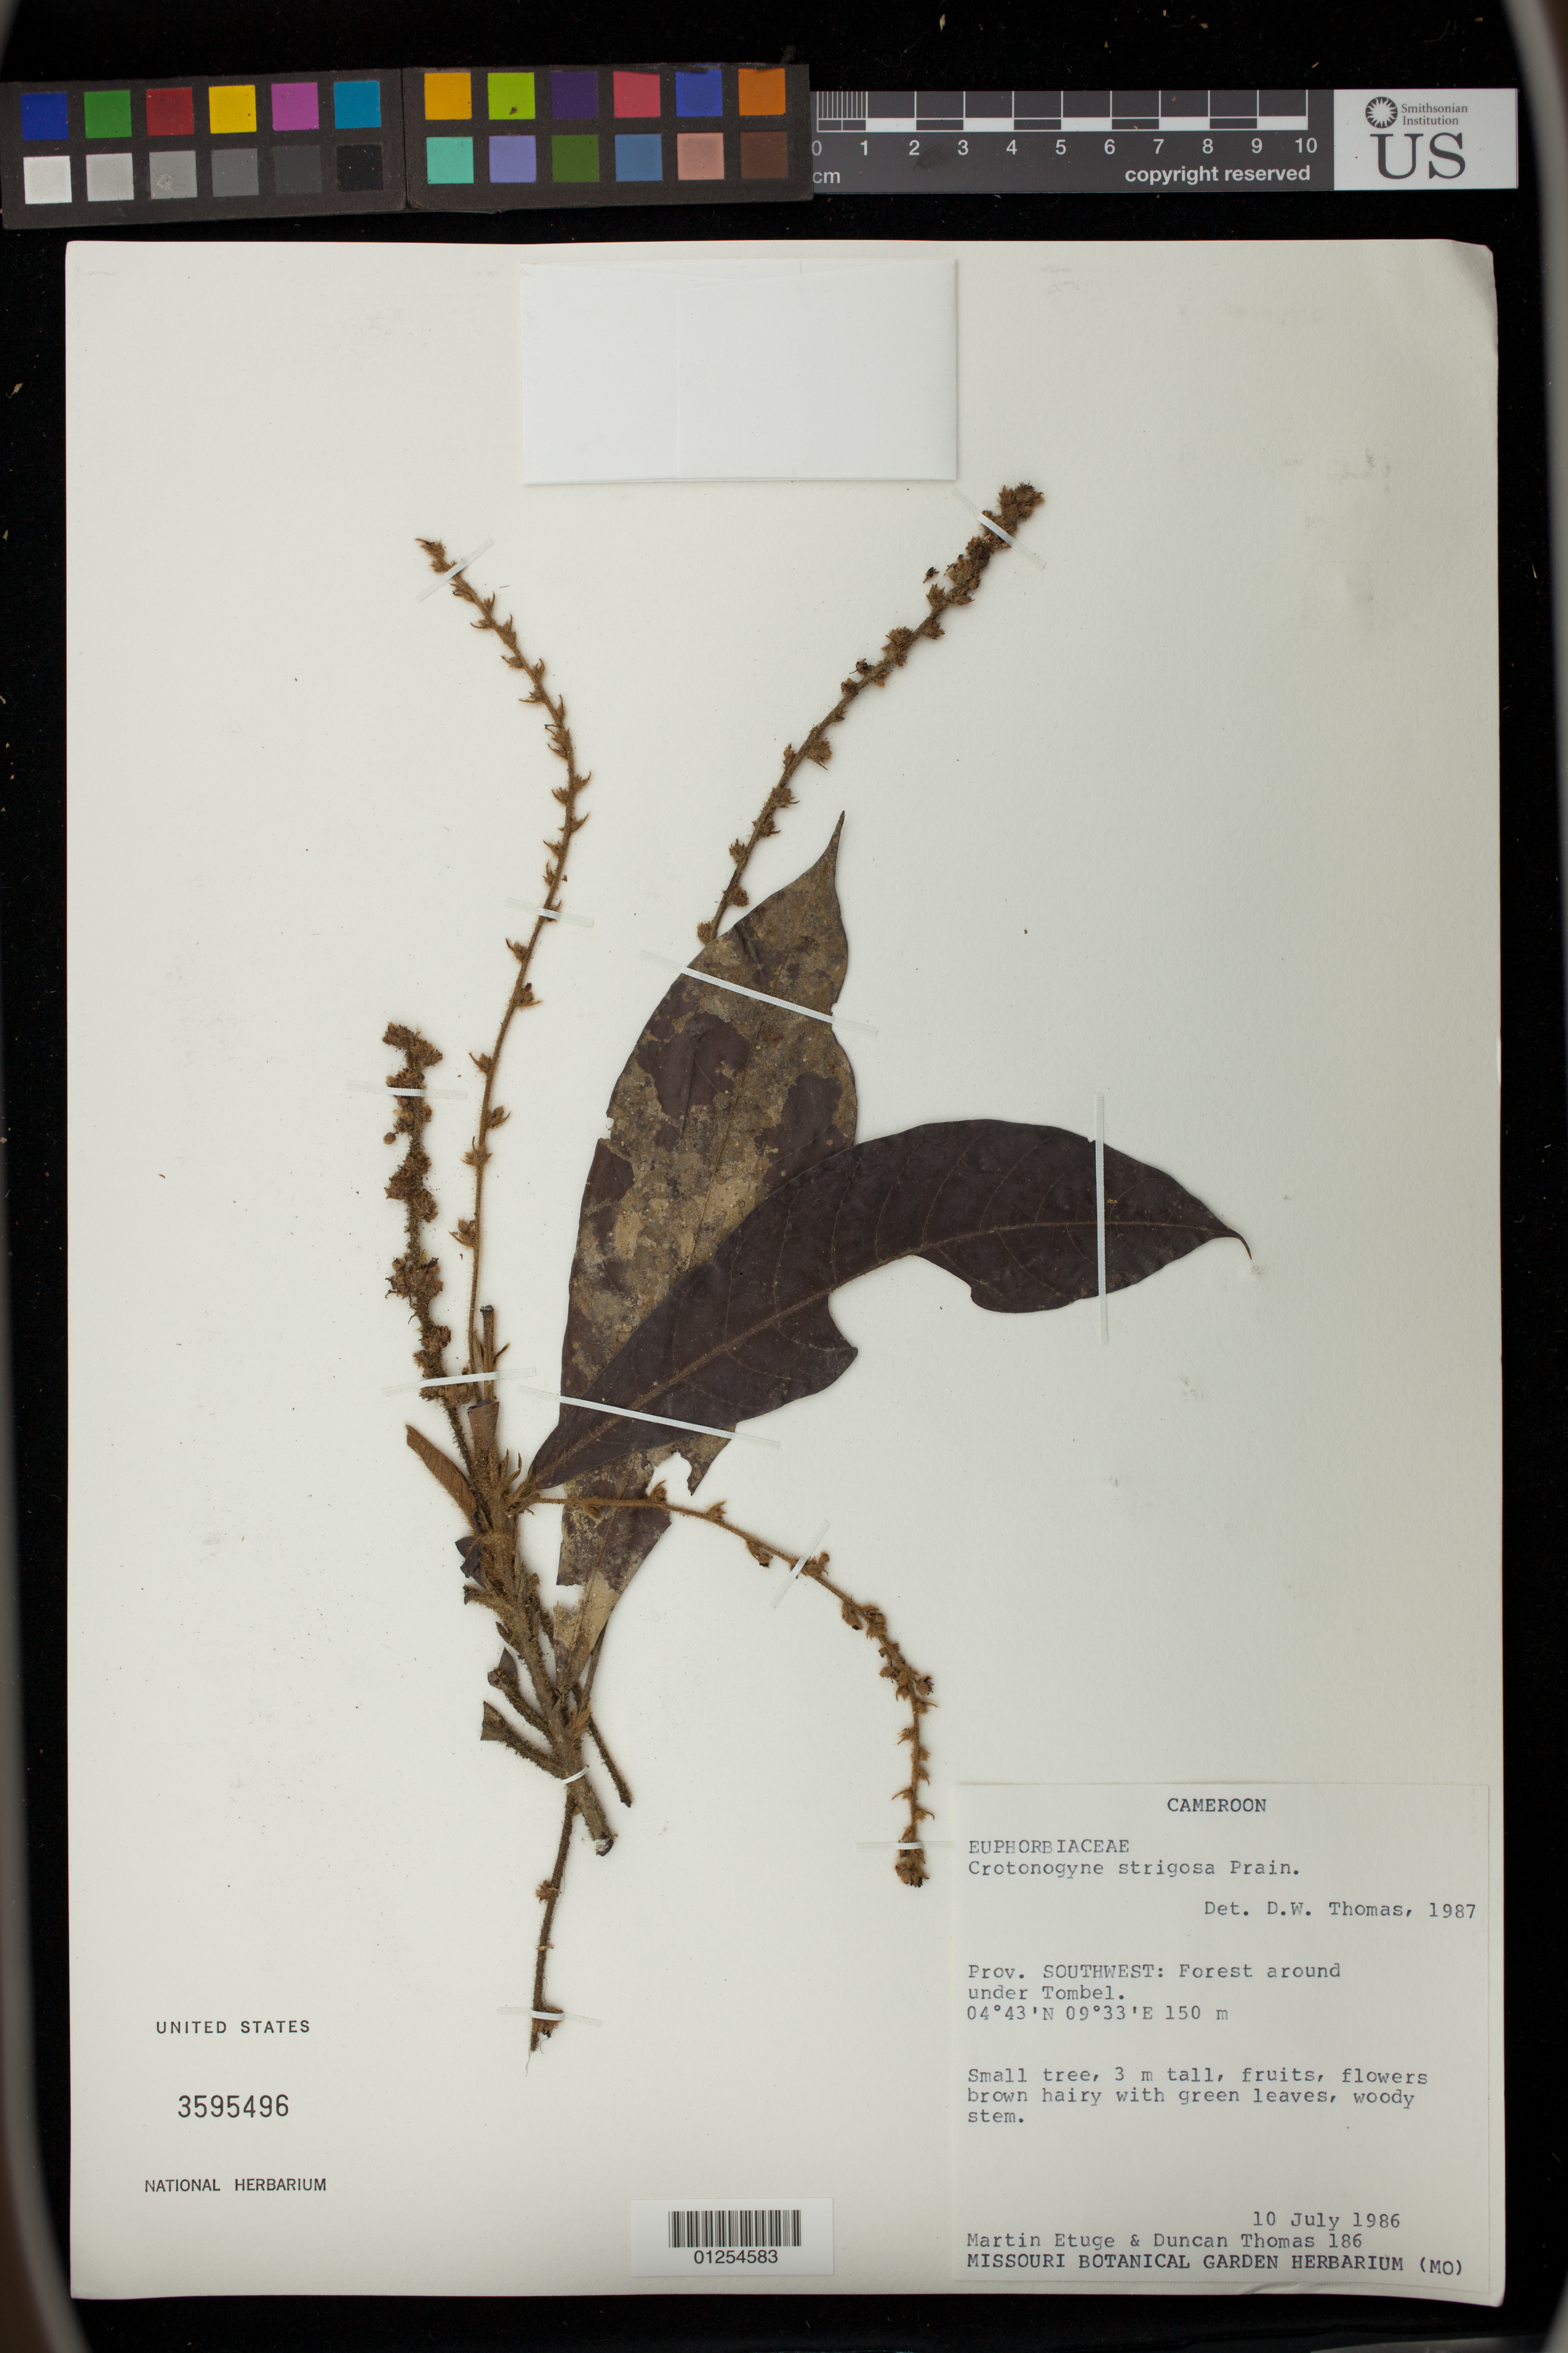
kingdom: Plantae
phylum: Tracheophyta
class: Magnoliopsida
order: Malpighiales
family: Euphorbiaceae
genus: Crotonogyne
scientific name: Crotonogyne strigosa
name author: Prain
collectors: M. Etuge & D. W. Thomas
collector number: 186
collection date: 1986-07-10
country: Cameroon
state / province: Sud-Ouest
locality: Forest around under Tombel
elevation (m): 150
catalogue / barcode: US 3595496